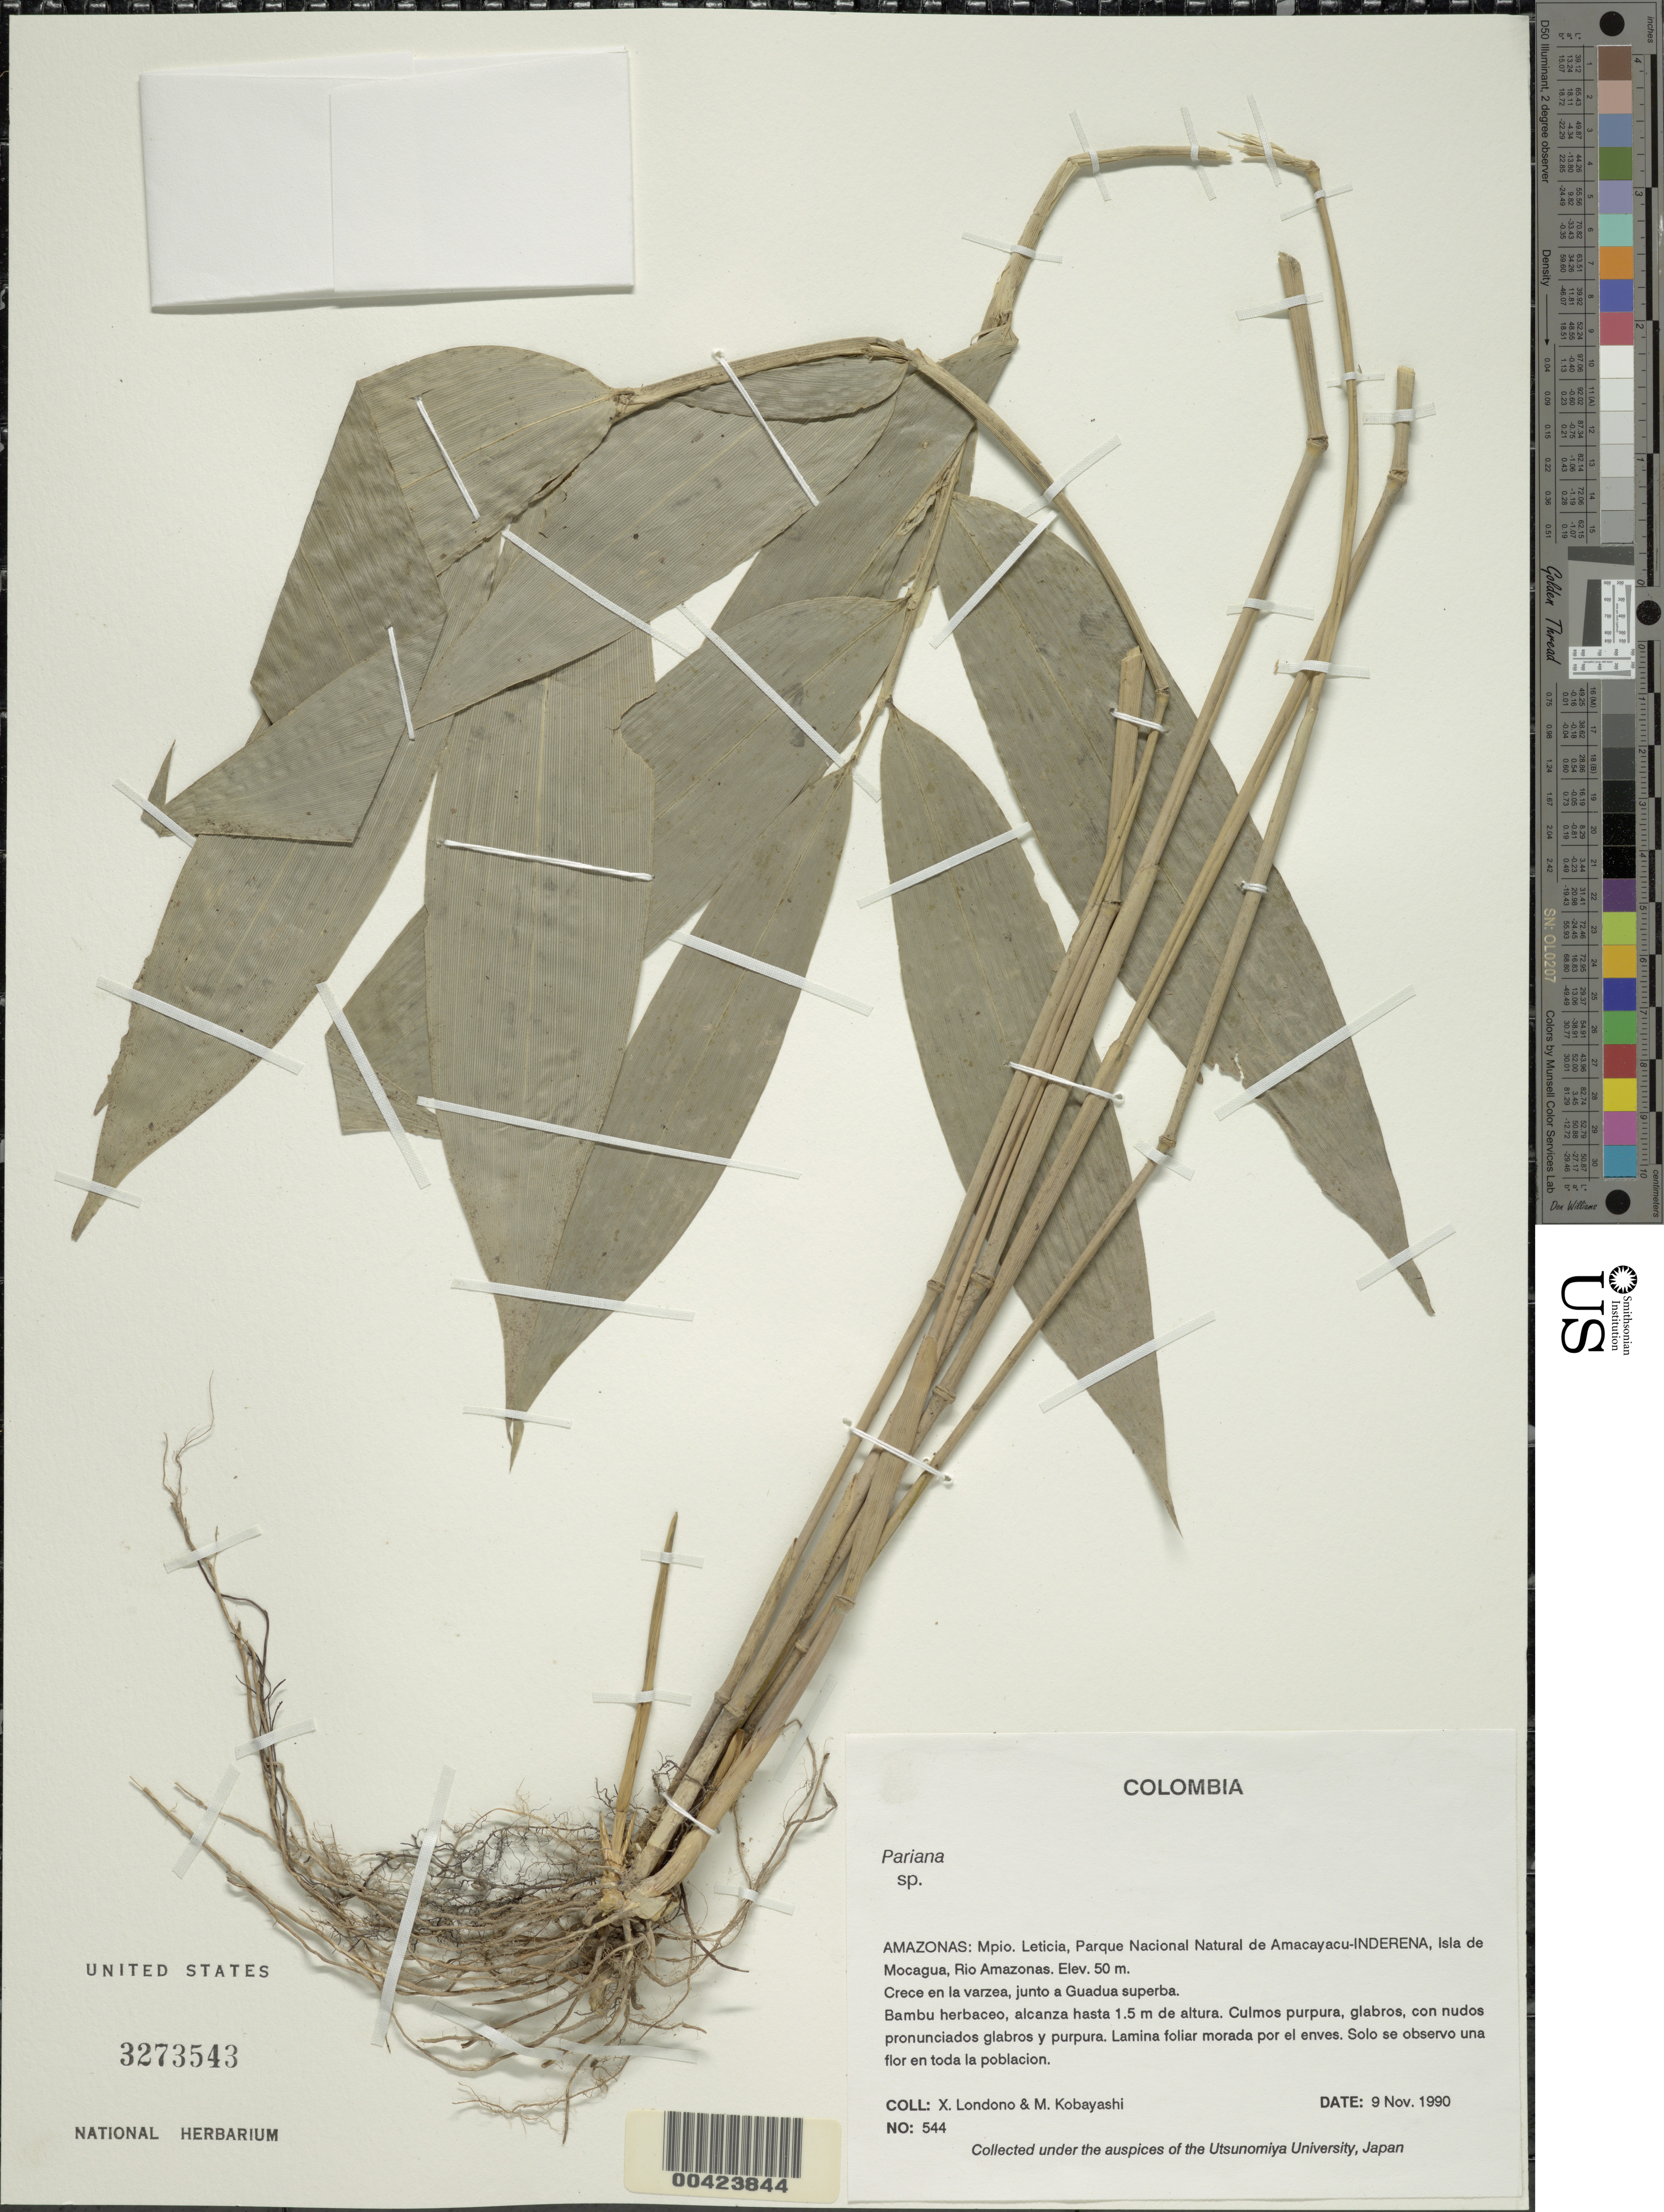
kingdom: Plantae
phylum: Tracheophyta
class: Liliopsida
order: Poales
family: Poaceae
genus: Pariana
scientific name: Pariana sp.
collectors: X. Londoño & M. Kobayashi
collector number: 544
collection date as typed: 09 Nov 1990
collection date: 1990-11-09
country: Colombia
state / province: Amazônas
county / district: Leticia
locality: Parque Nacional Natural de Amaca-Yacu - Inderena, Isla de Mocagua, Rio Amazonas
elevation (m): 50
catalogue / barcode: US 3273543